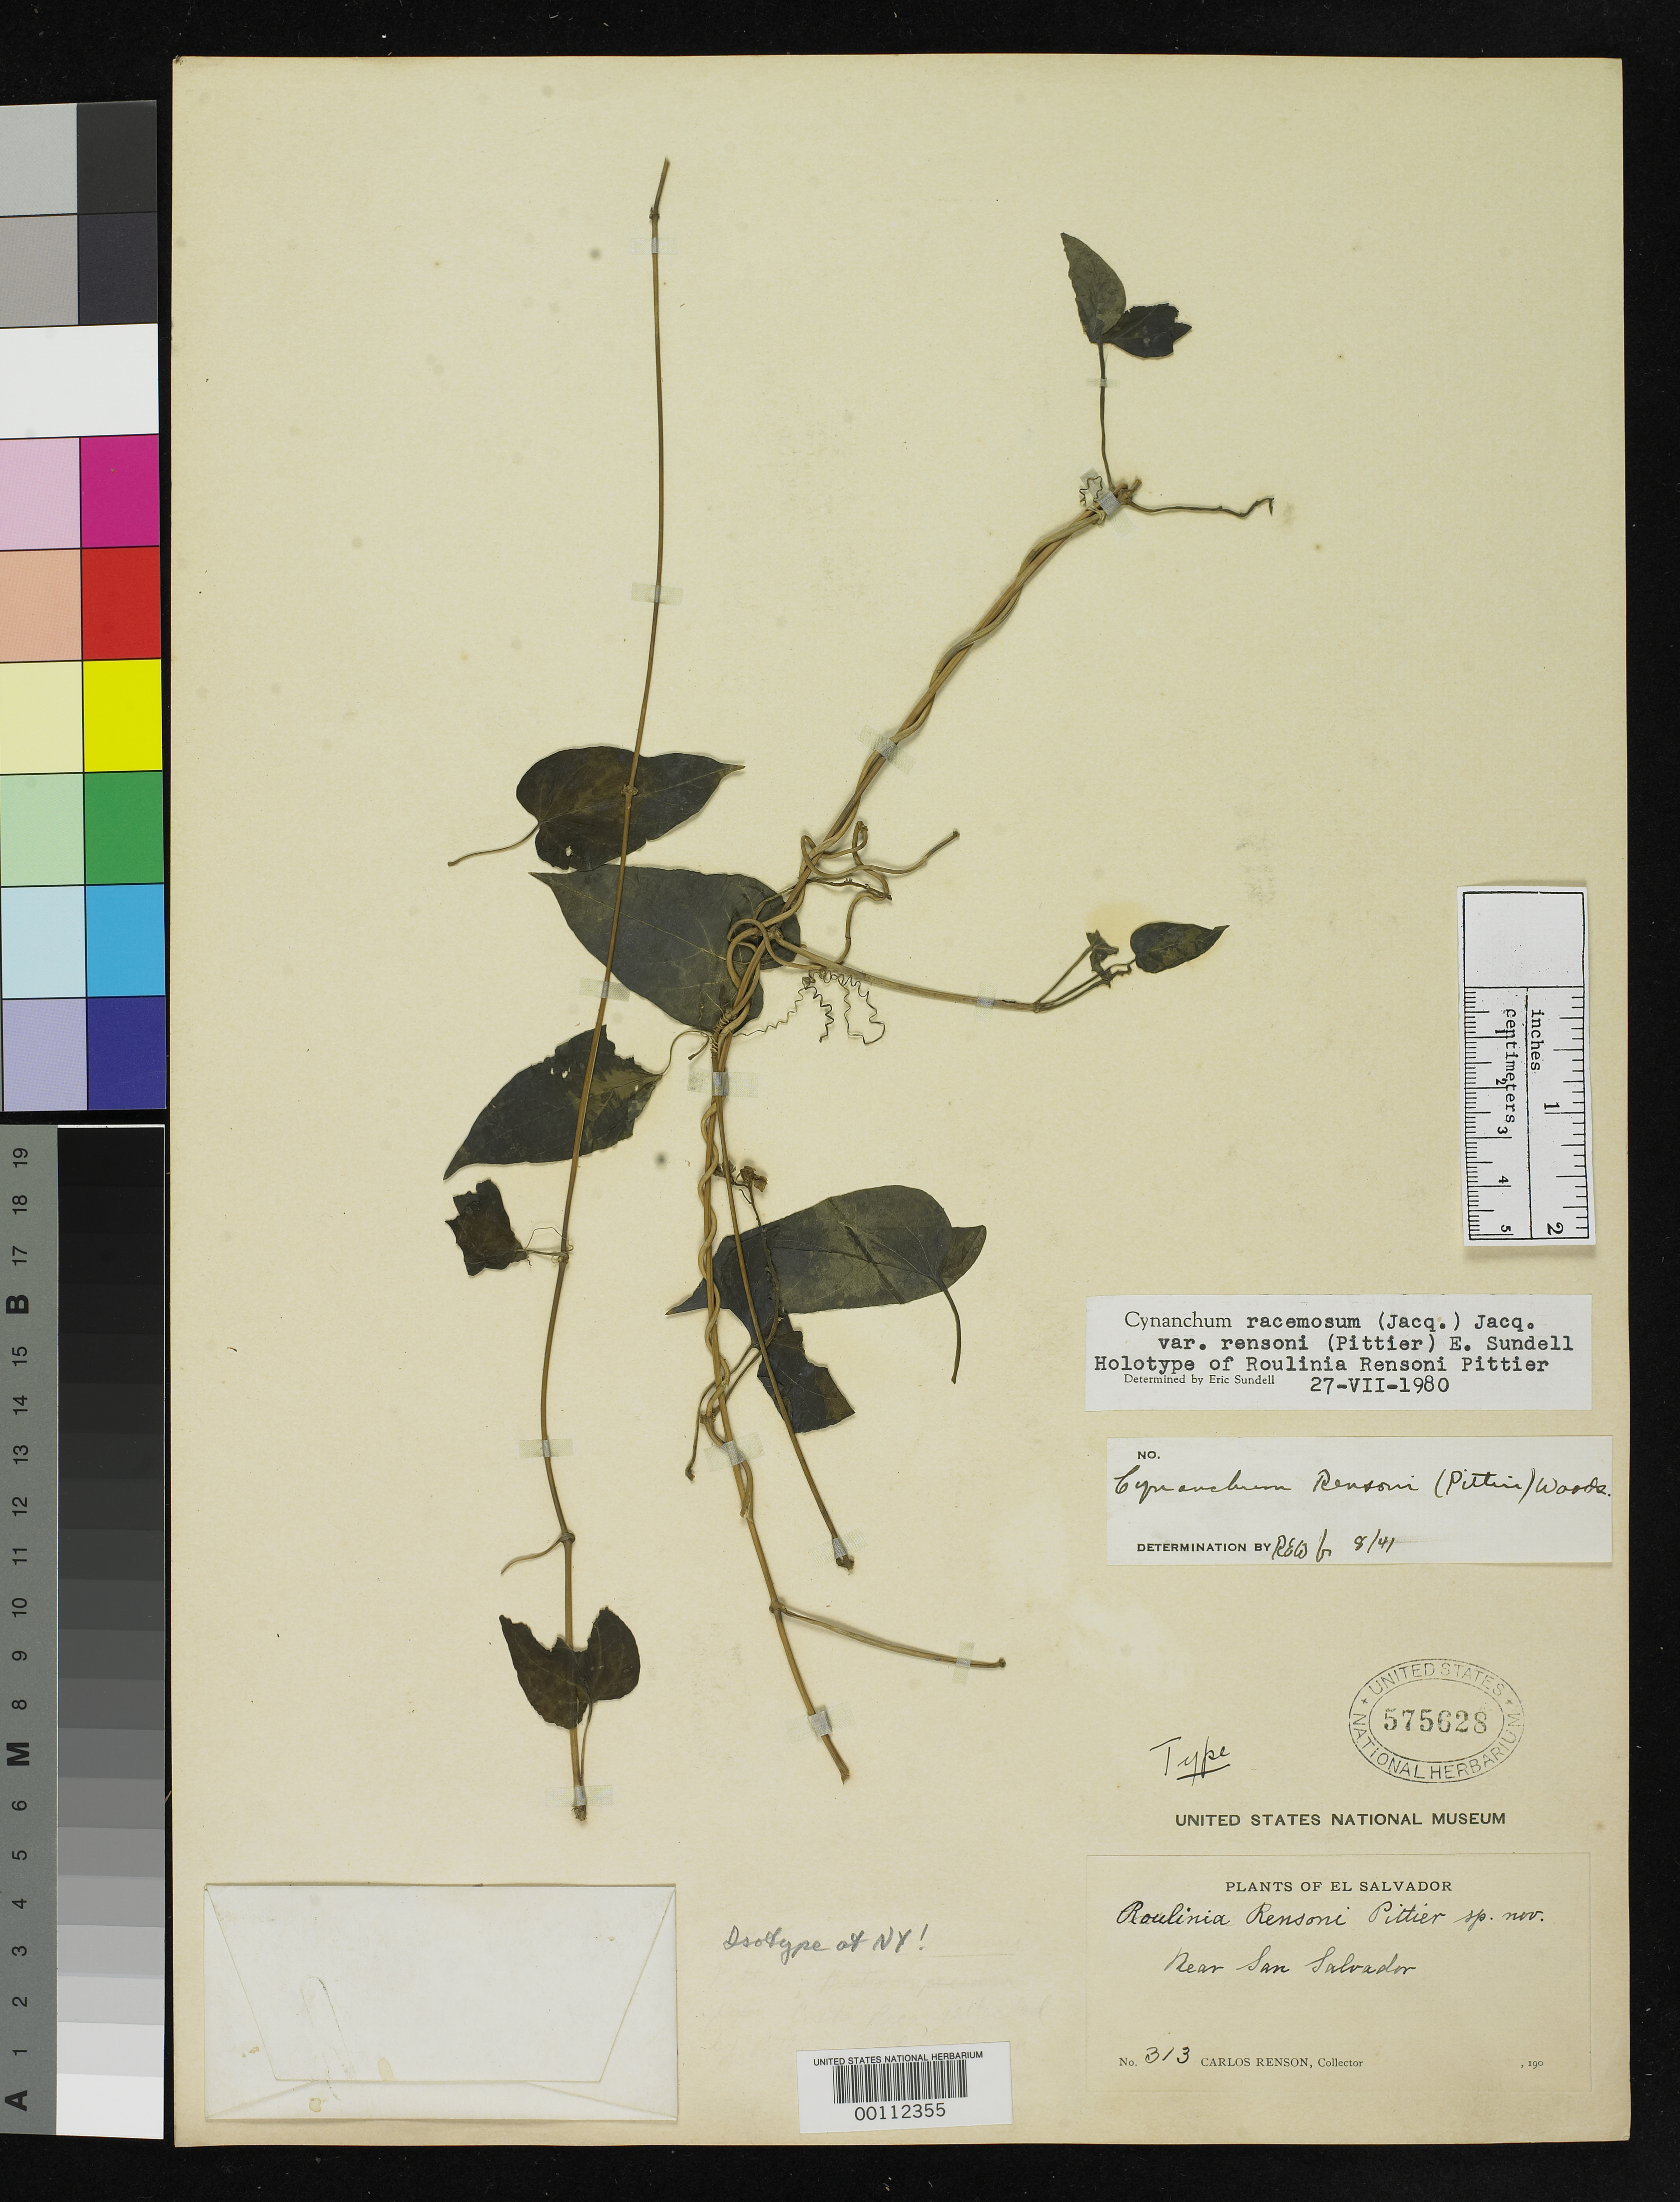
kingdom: Plantae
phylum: Tracheophyta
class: Magnoliopsida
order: Gentianales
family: Apocynaceae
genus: Roulinia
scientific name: Roulinia rensonii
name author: Pittier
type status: Holotype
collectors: C. Renson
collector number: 313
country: El Salvador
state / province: San Salvador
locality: Near San Salvador.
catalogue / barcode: US 575628